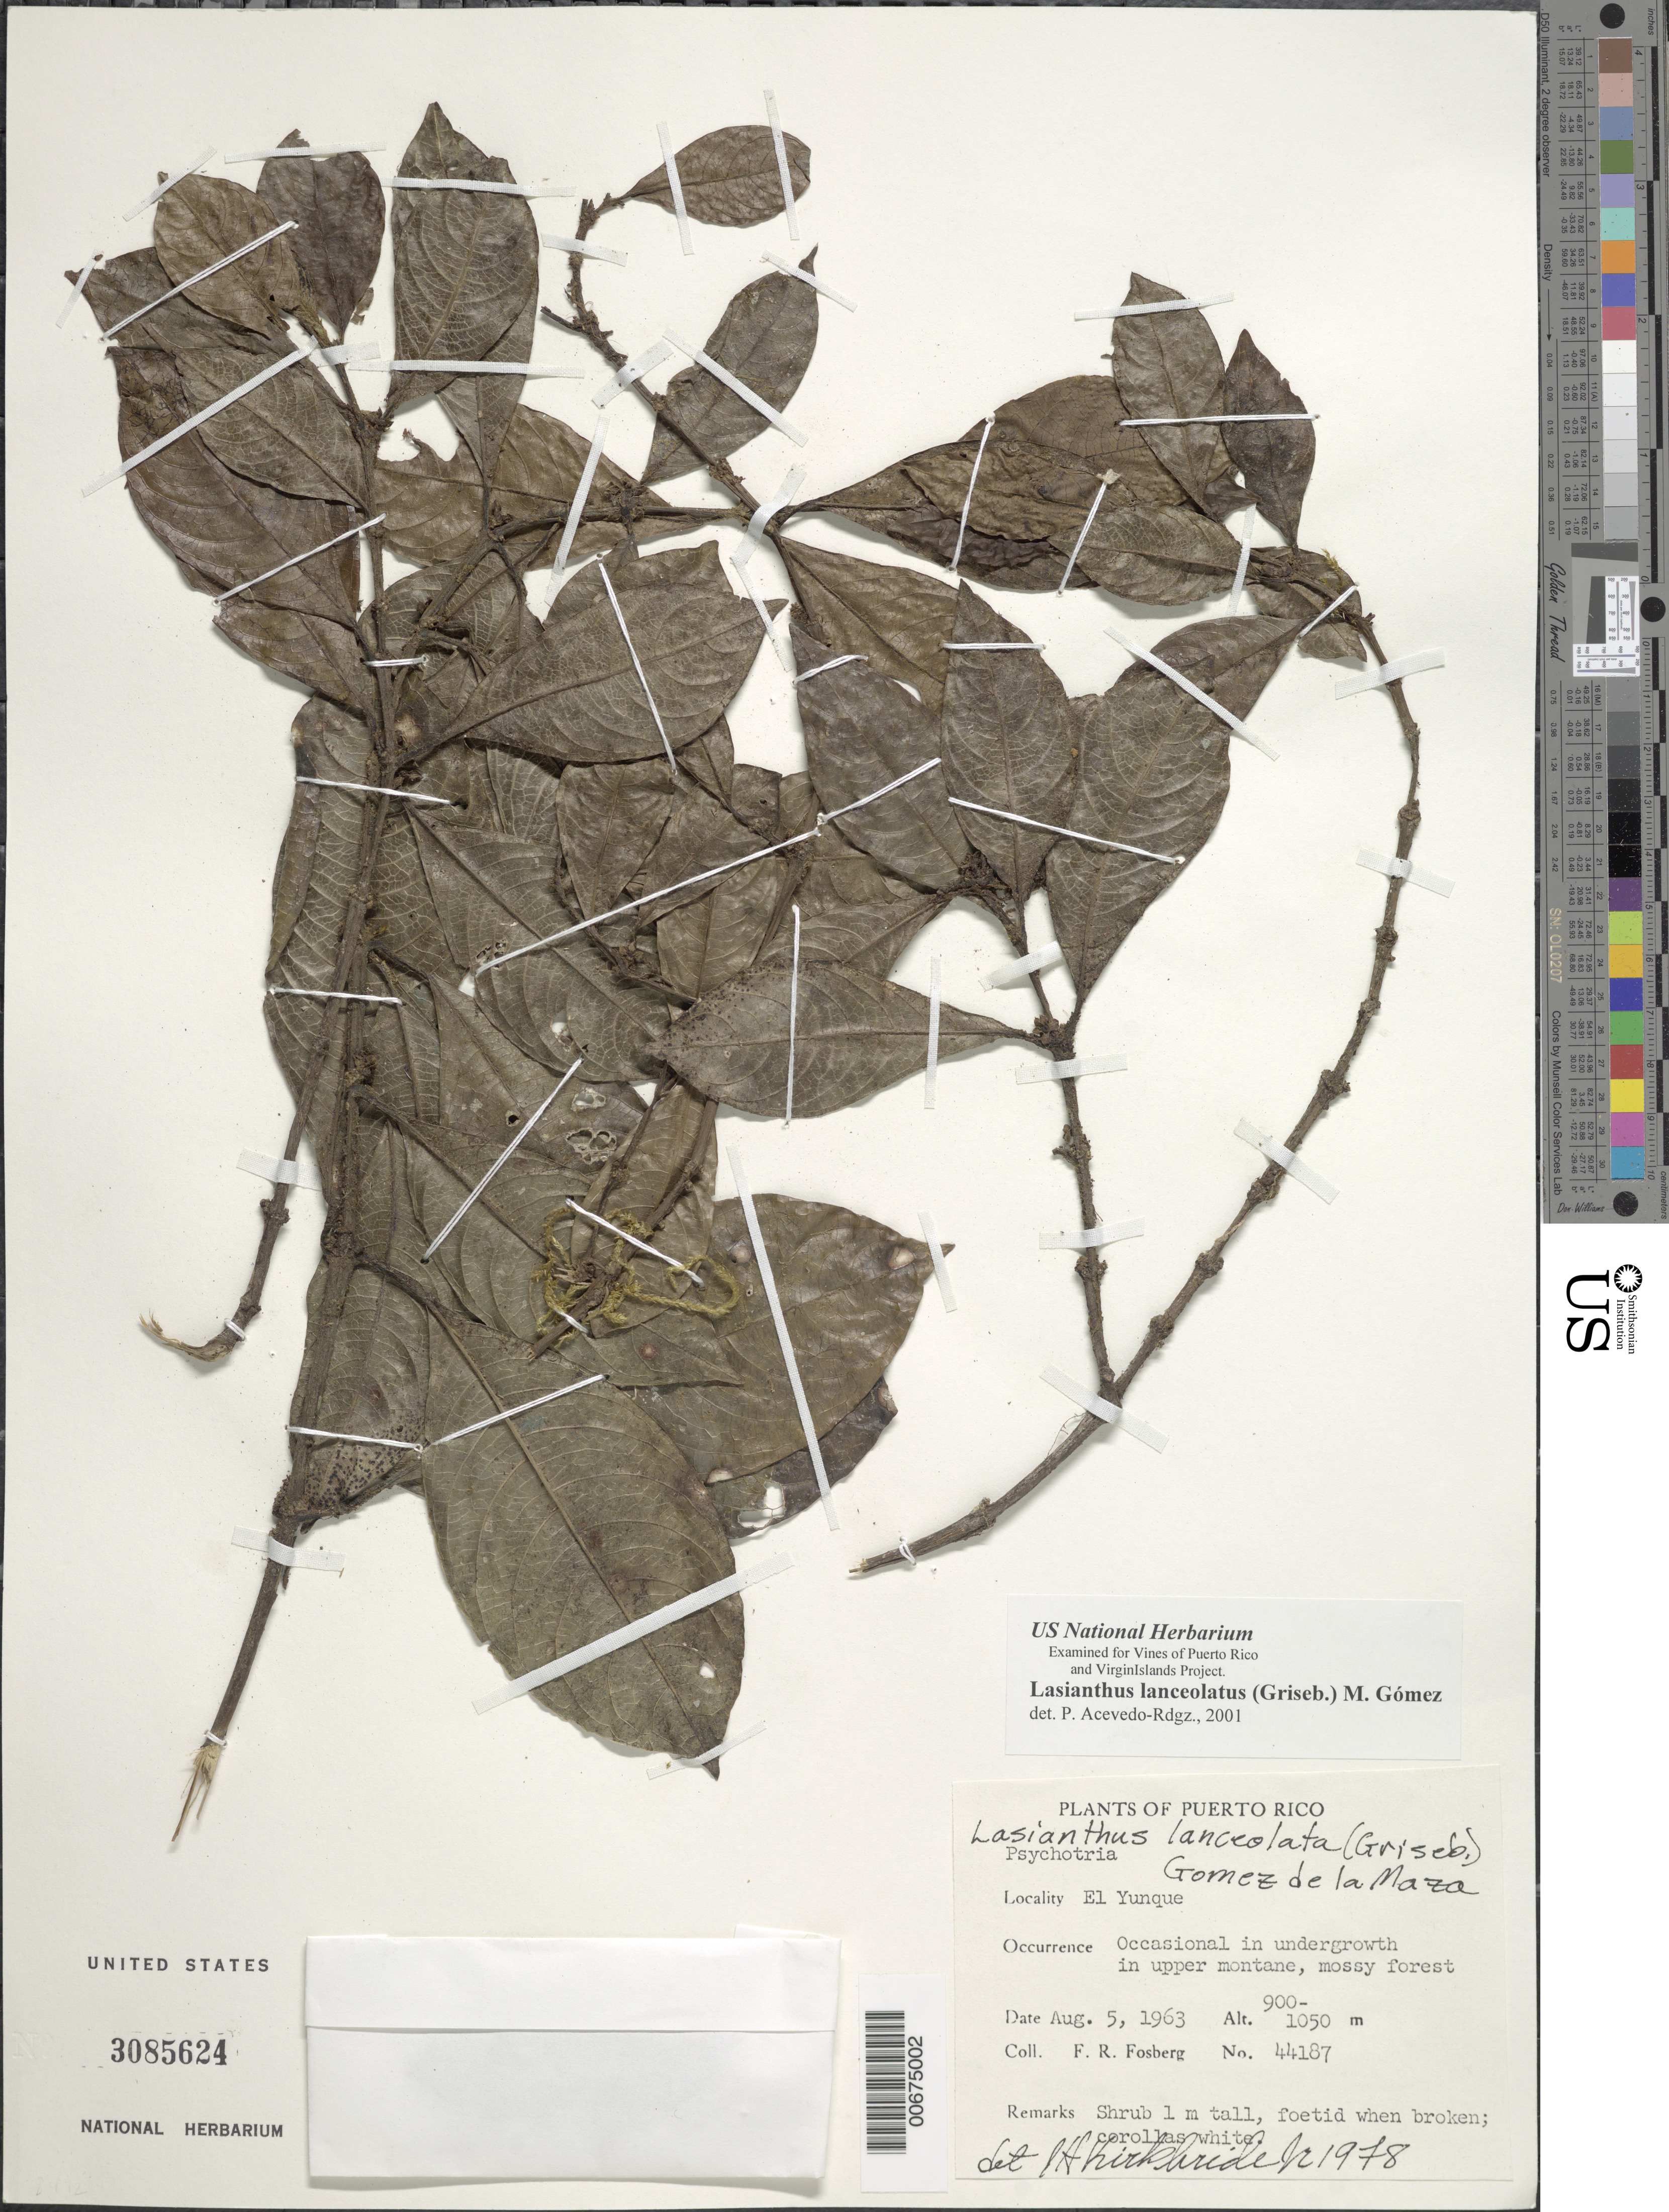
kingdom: Plantae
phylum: Tracheophyta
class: Magnoliopsida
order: Gentianales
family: Rubiaceae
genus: Lasianthus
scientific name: Lasianthus lanceolatus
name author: (Griseb.) Urb.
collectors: F. R. Fosberg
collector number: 44187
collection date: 1963-08-05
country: Puerto Rico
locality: El Yunque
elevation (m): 900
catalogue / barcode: US 3085624